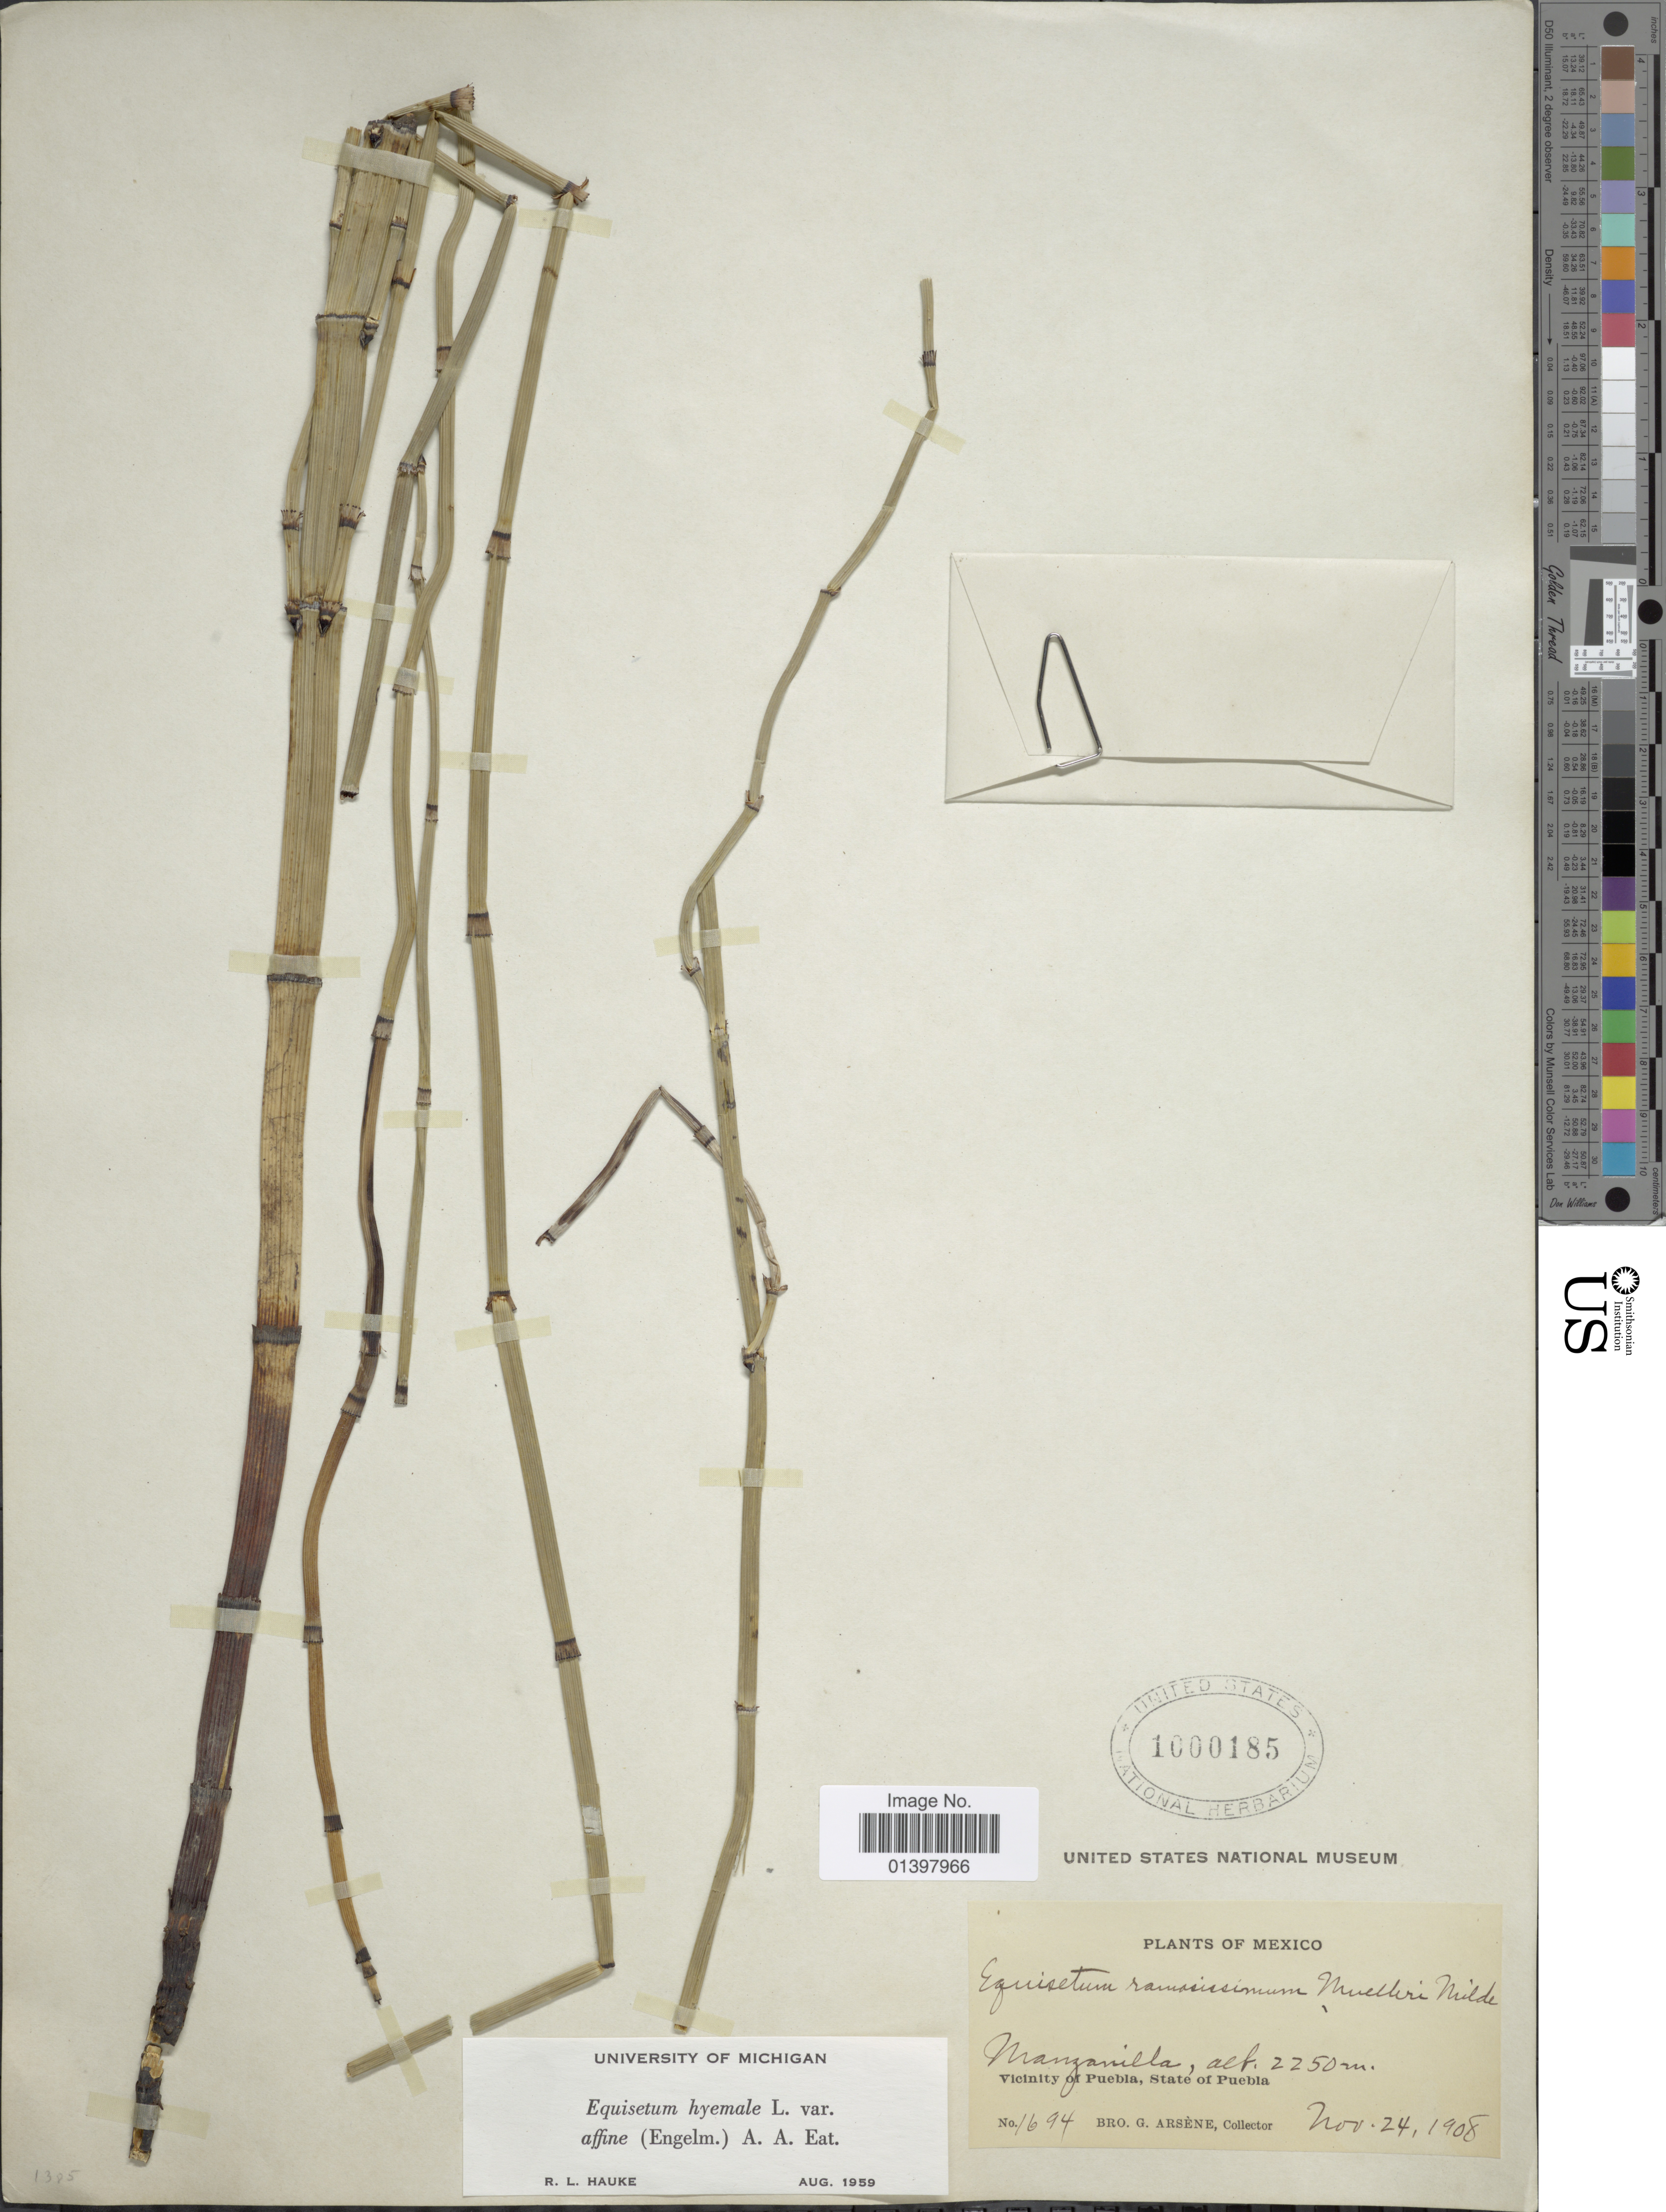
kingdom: Plantae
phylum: Tracheophyta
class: Polypodiopsida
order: Equisetales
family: Equisetaceae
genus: Equisetum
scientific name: Equisetum hyemale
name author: L.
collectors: Bro. G. Arsène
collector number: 1694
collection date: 1908-11-24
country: Mexico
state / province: Puebla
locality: Manzanilla, Vicinity of Puebla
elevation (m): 2250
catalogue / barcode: US 1000185